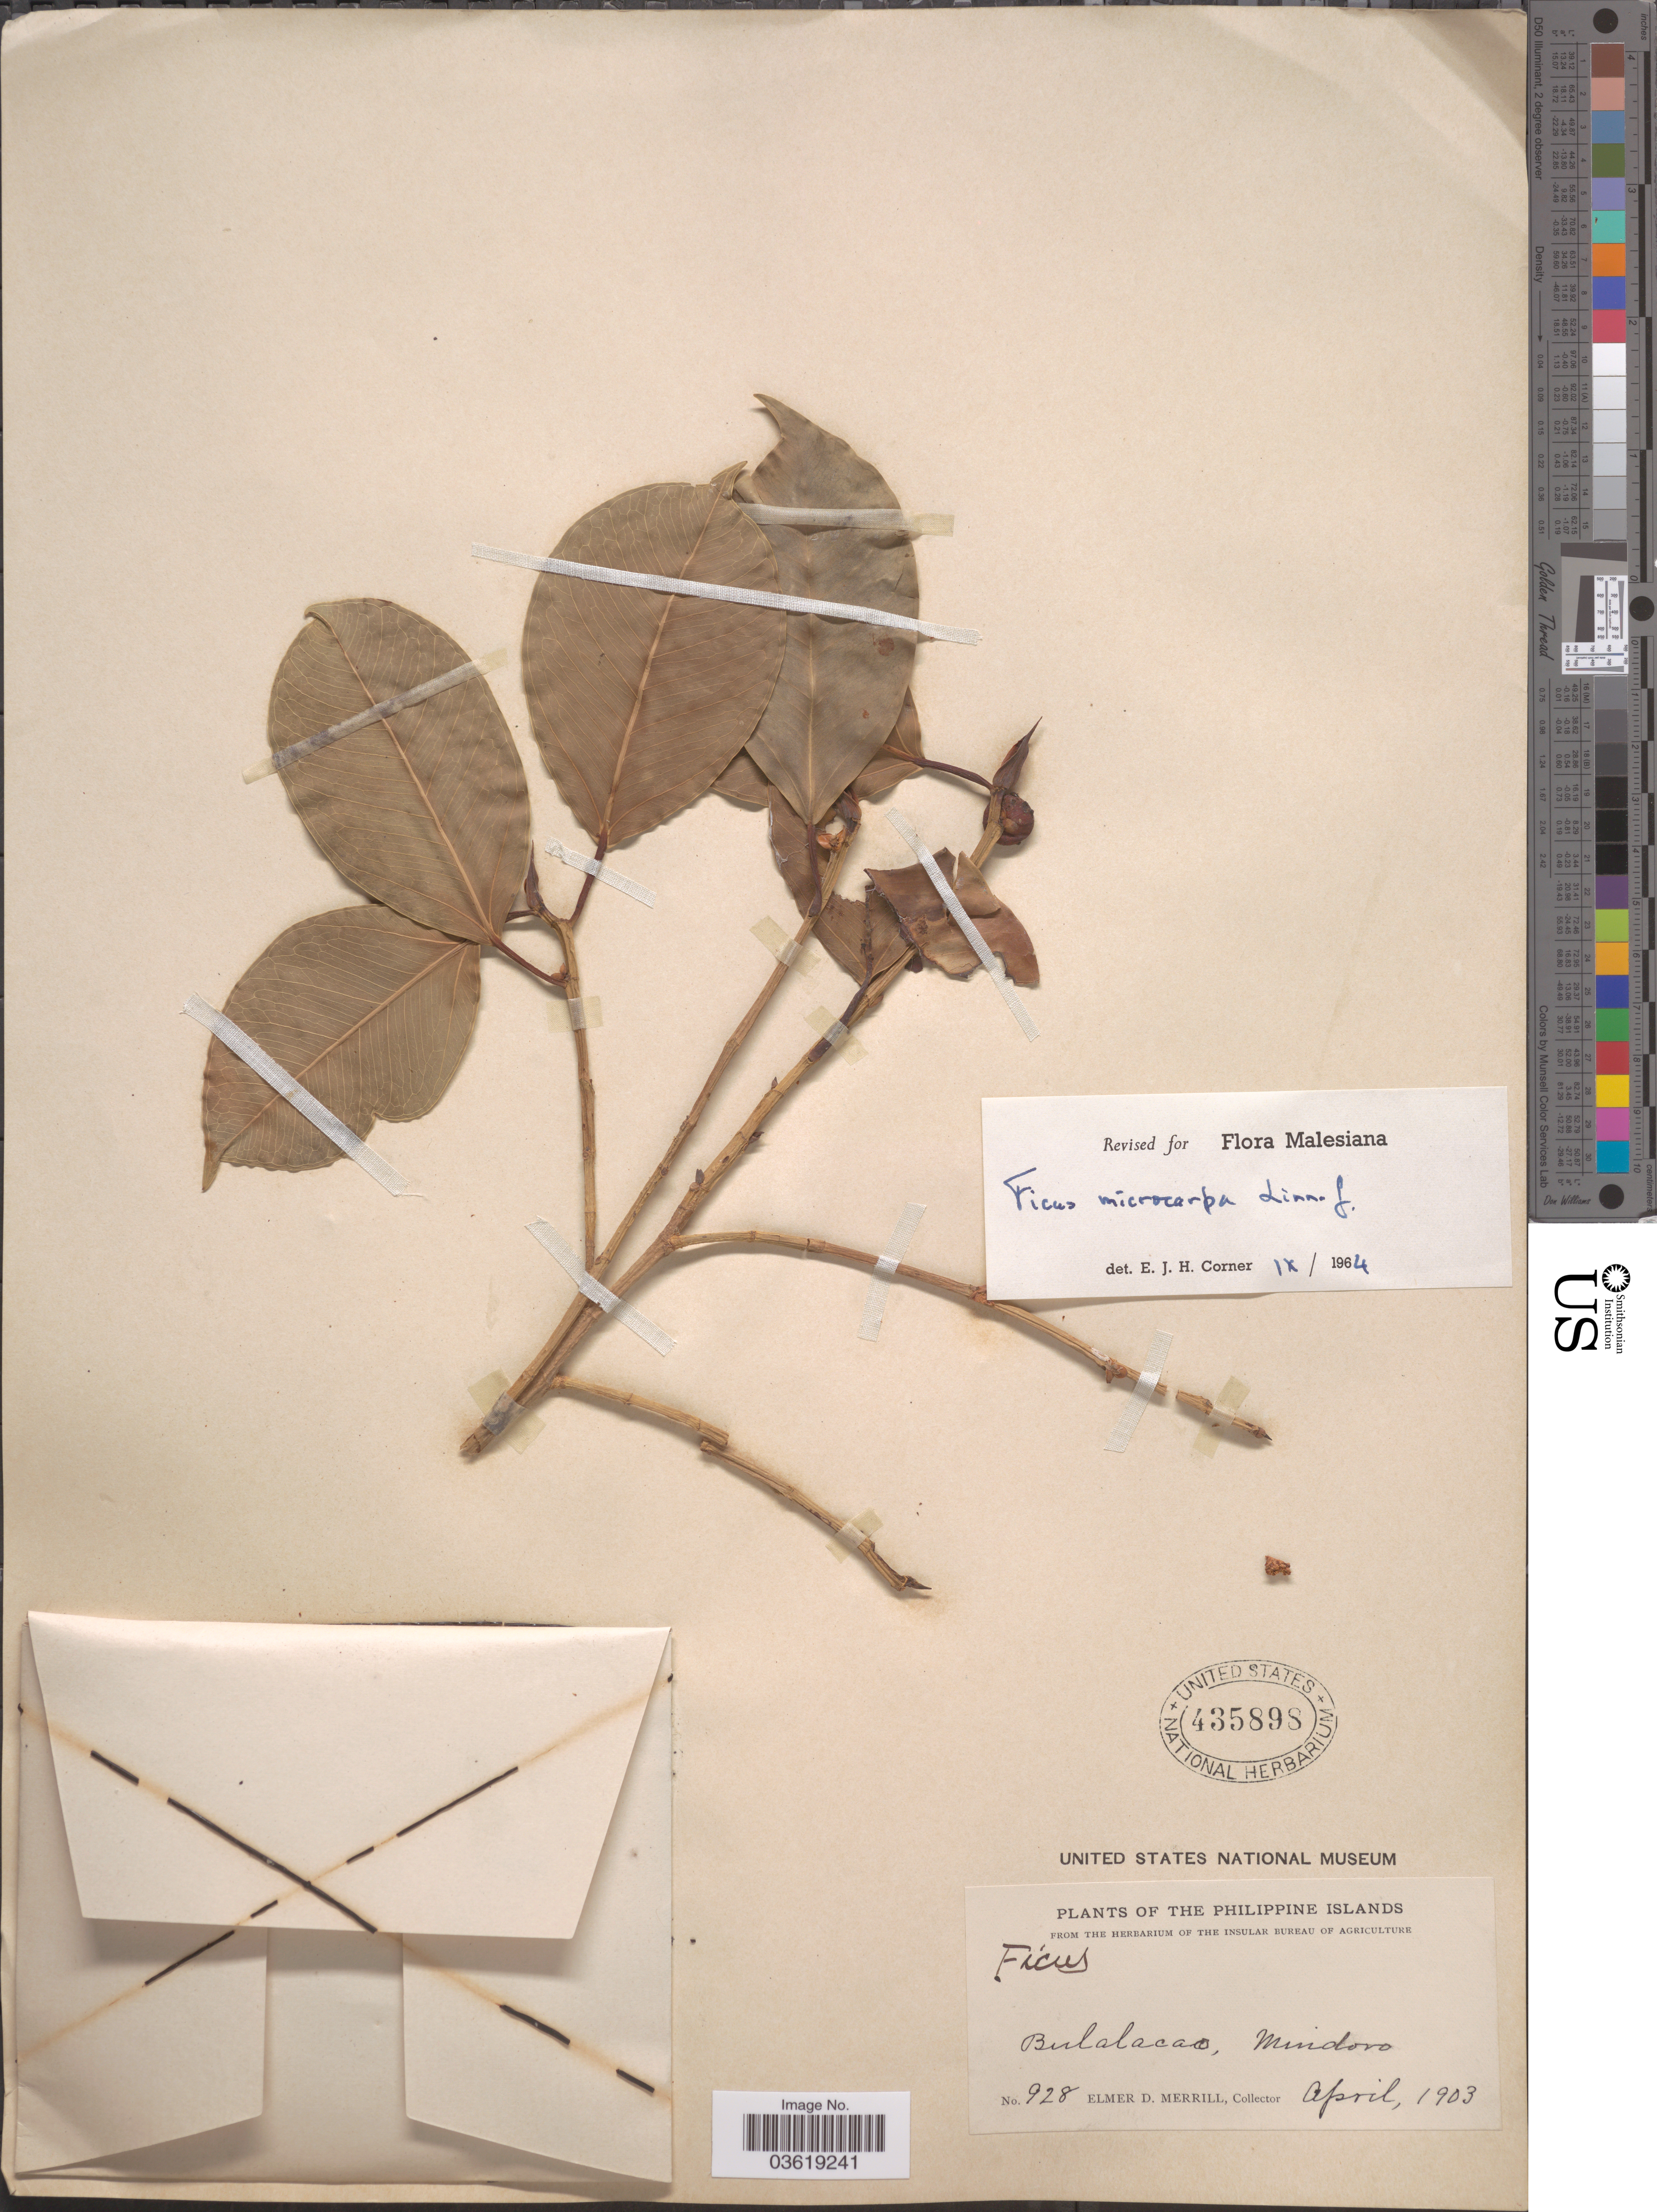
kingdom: Plantae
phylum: Tracheophyta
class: Magnoliopsida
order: Rosales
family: Moraceae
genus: Ficus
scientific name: Ficus microcarpa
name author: L. f.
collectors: E. D. Merrill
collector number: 928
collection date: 1903-04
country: Philippines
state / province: Mimaropa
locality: The Philippine Islands. Bulalacao, Mindoro.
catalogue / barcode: US 435898